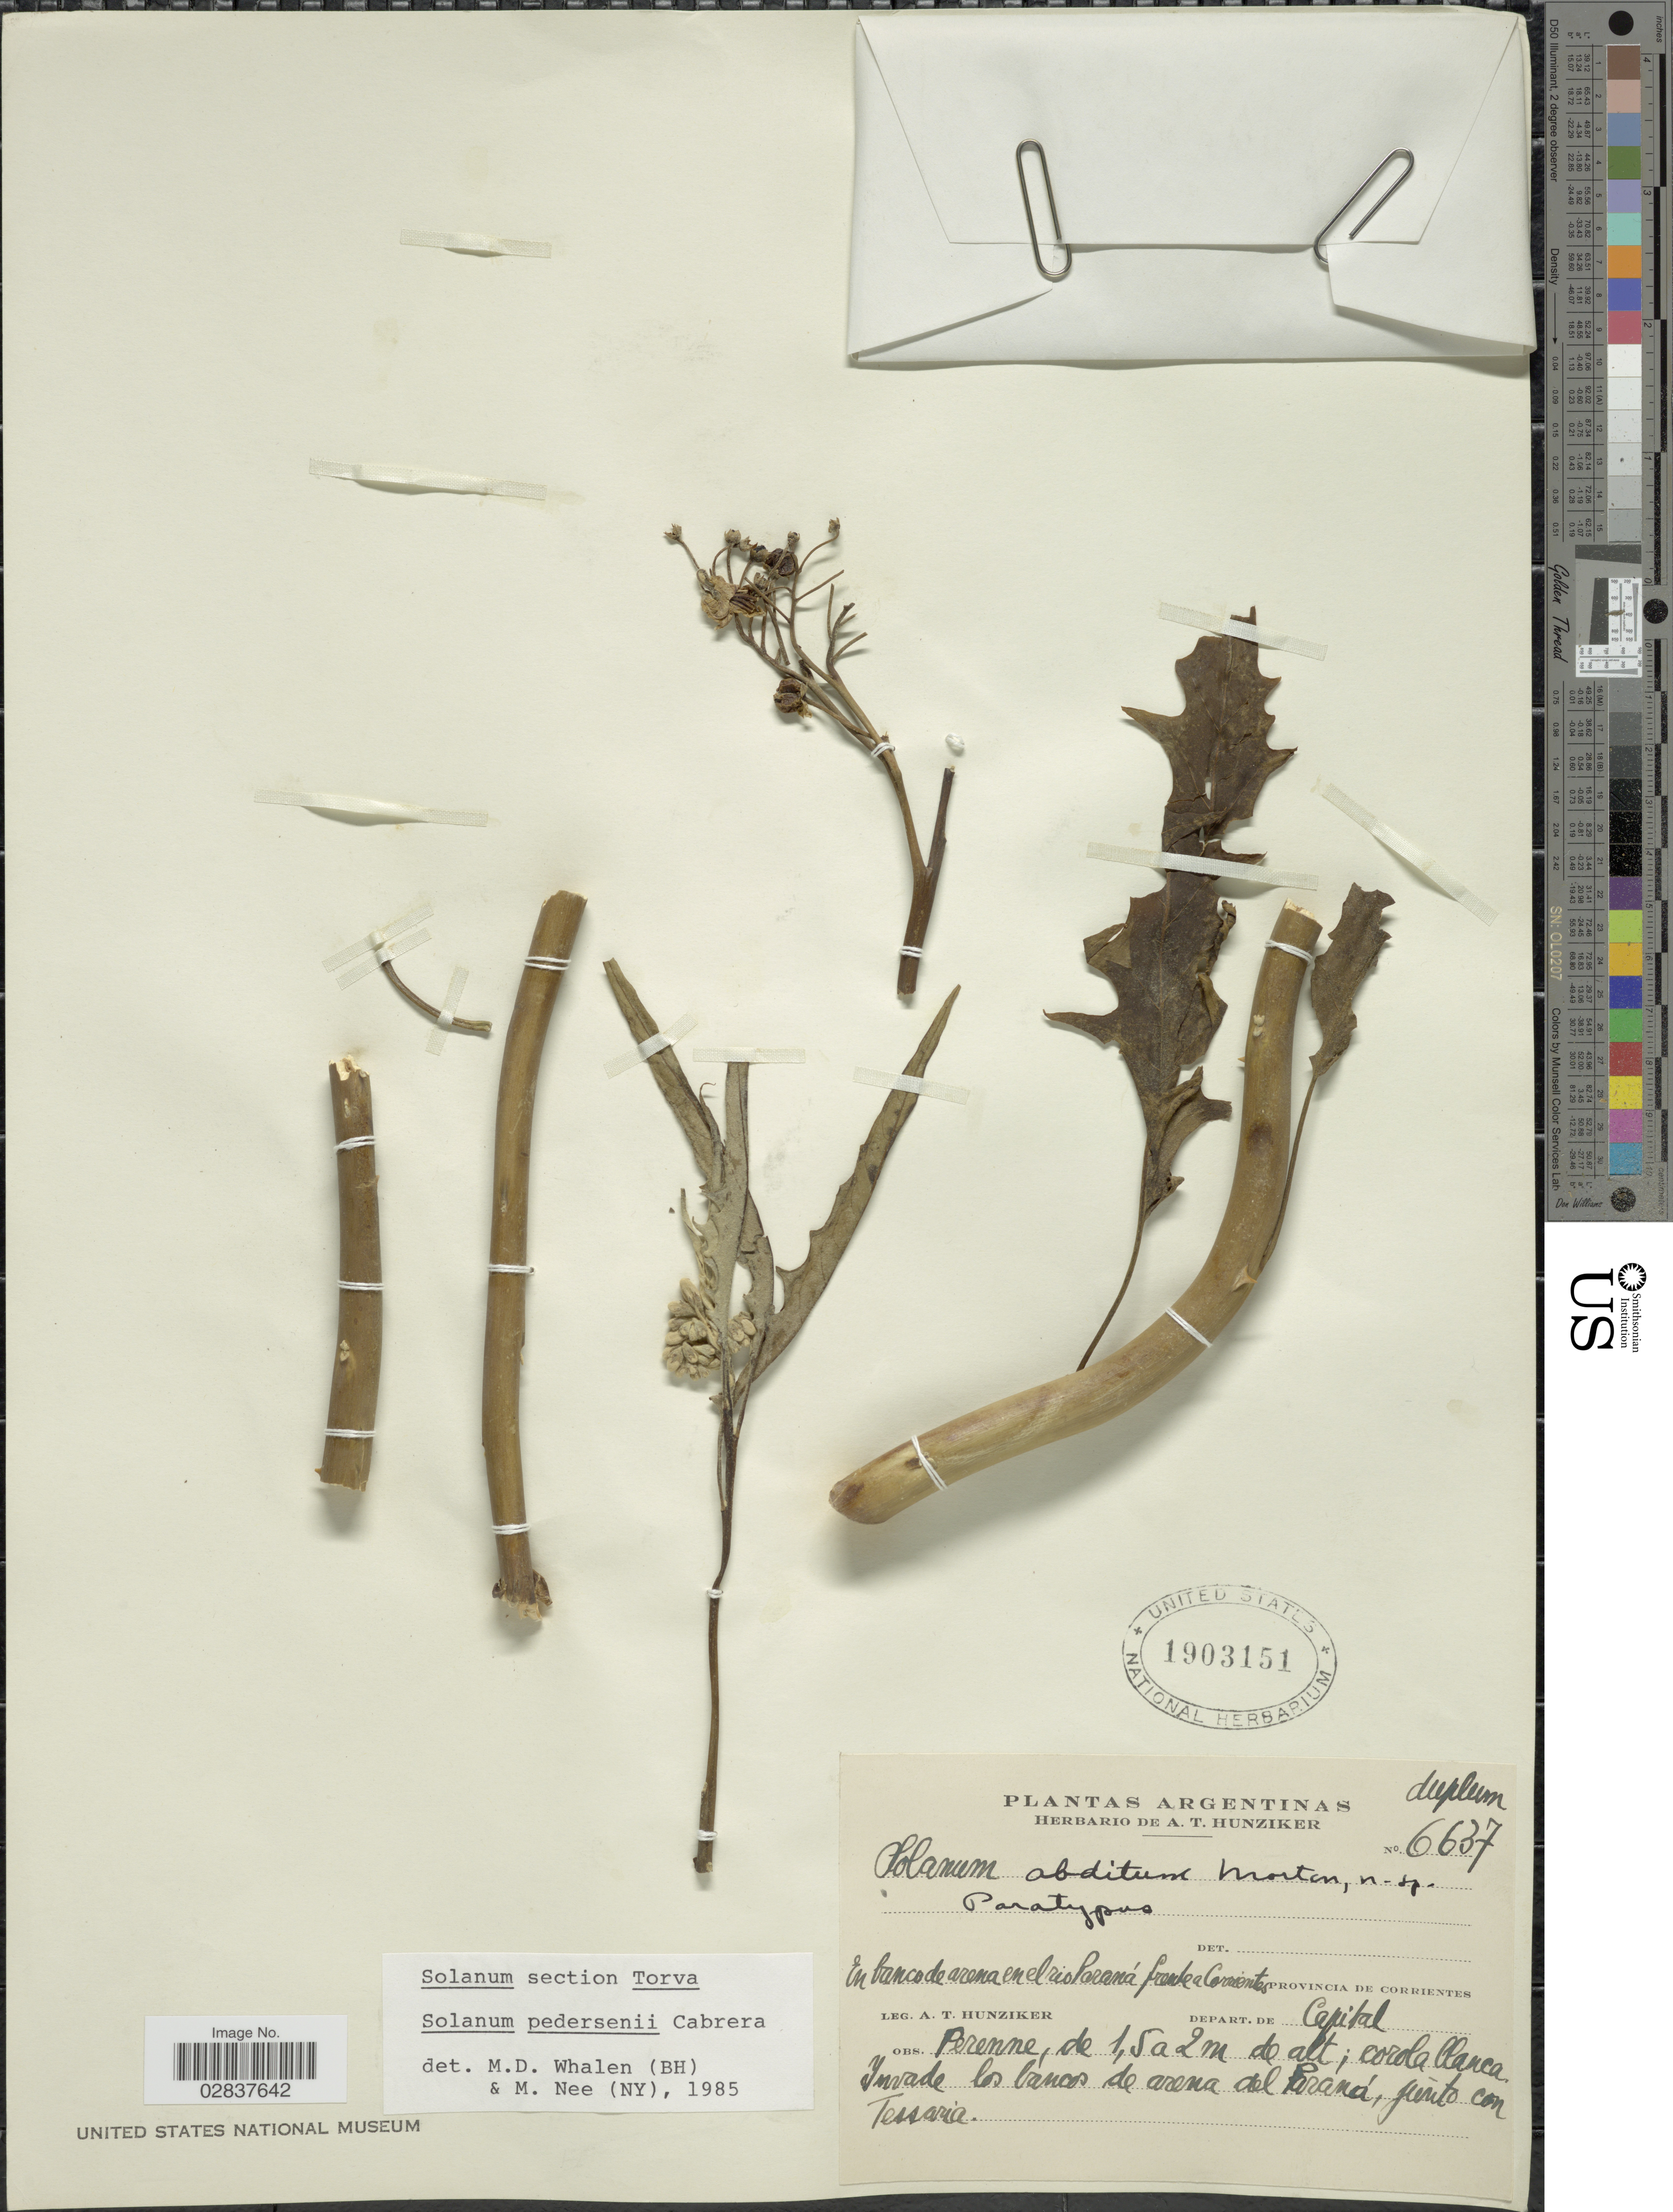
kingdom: Plantae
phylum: Tracheophyta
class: Magnoliopsida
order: Solanales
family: Solanaceae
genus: Solanum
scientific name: Solanum pedersenii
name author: Cabrera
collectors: A. T. Hunziker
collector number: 6637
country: Argentina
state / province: Corrientes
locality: En banco de arena en el rio Paraná fronte a Corrientes. Depart. de Capital.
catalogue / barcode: US 1903151